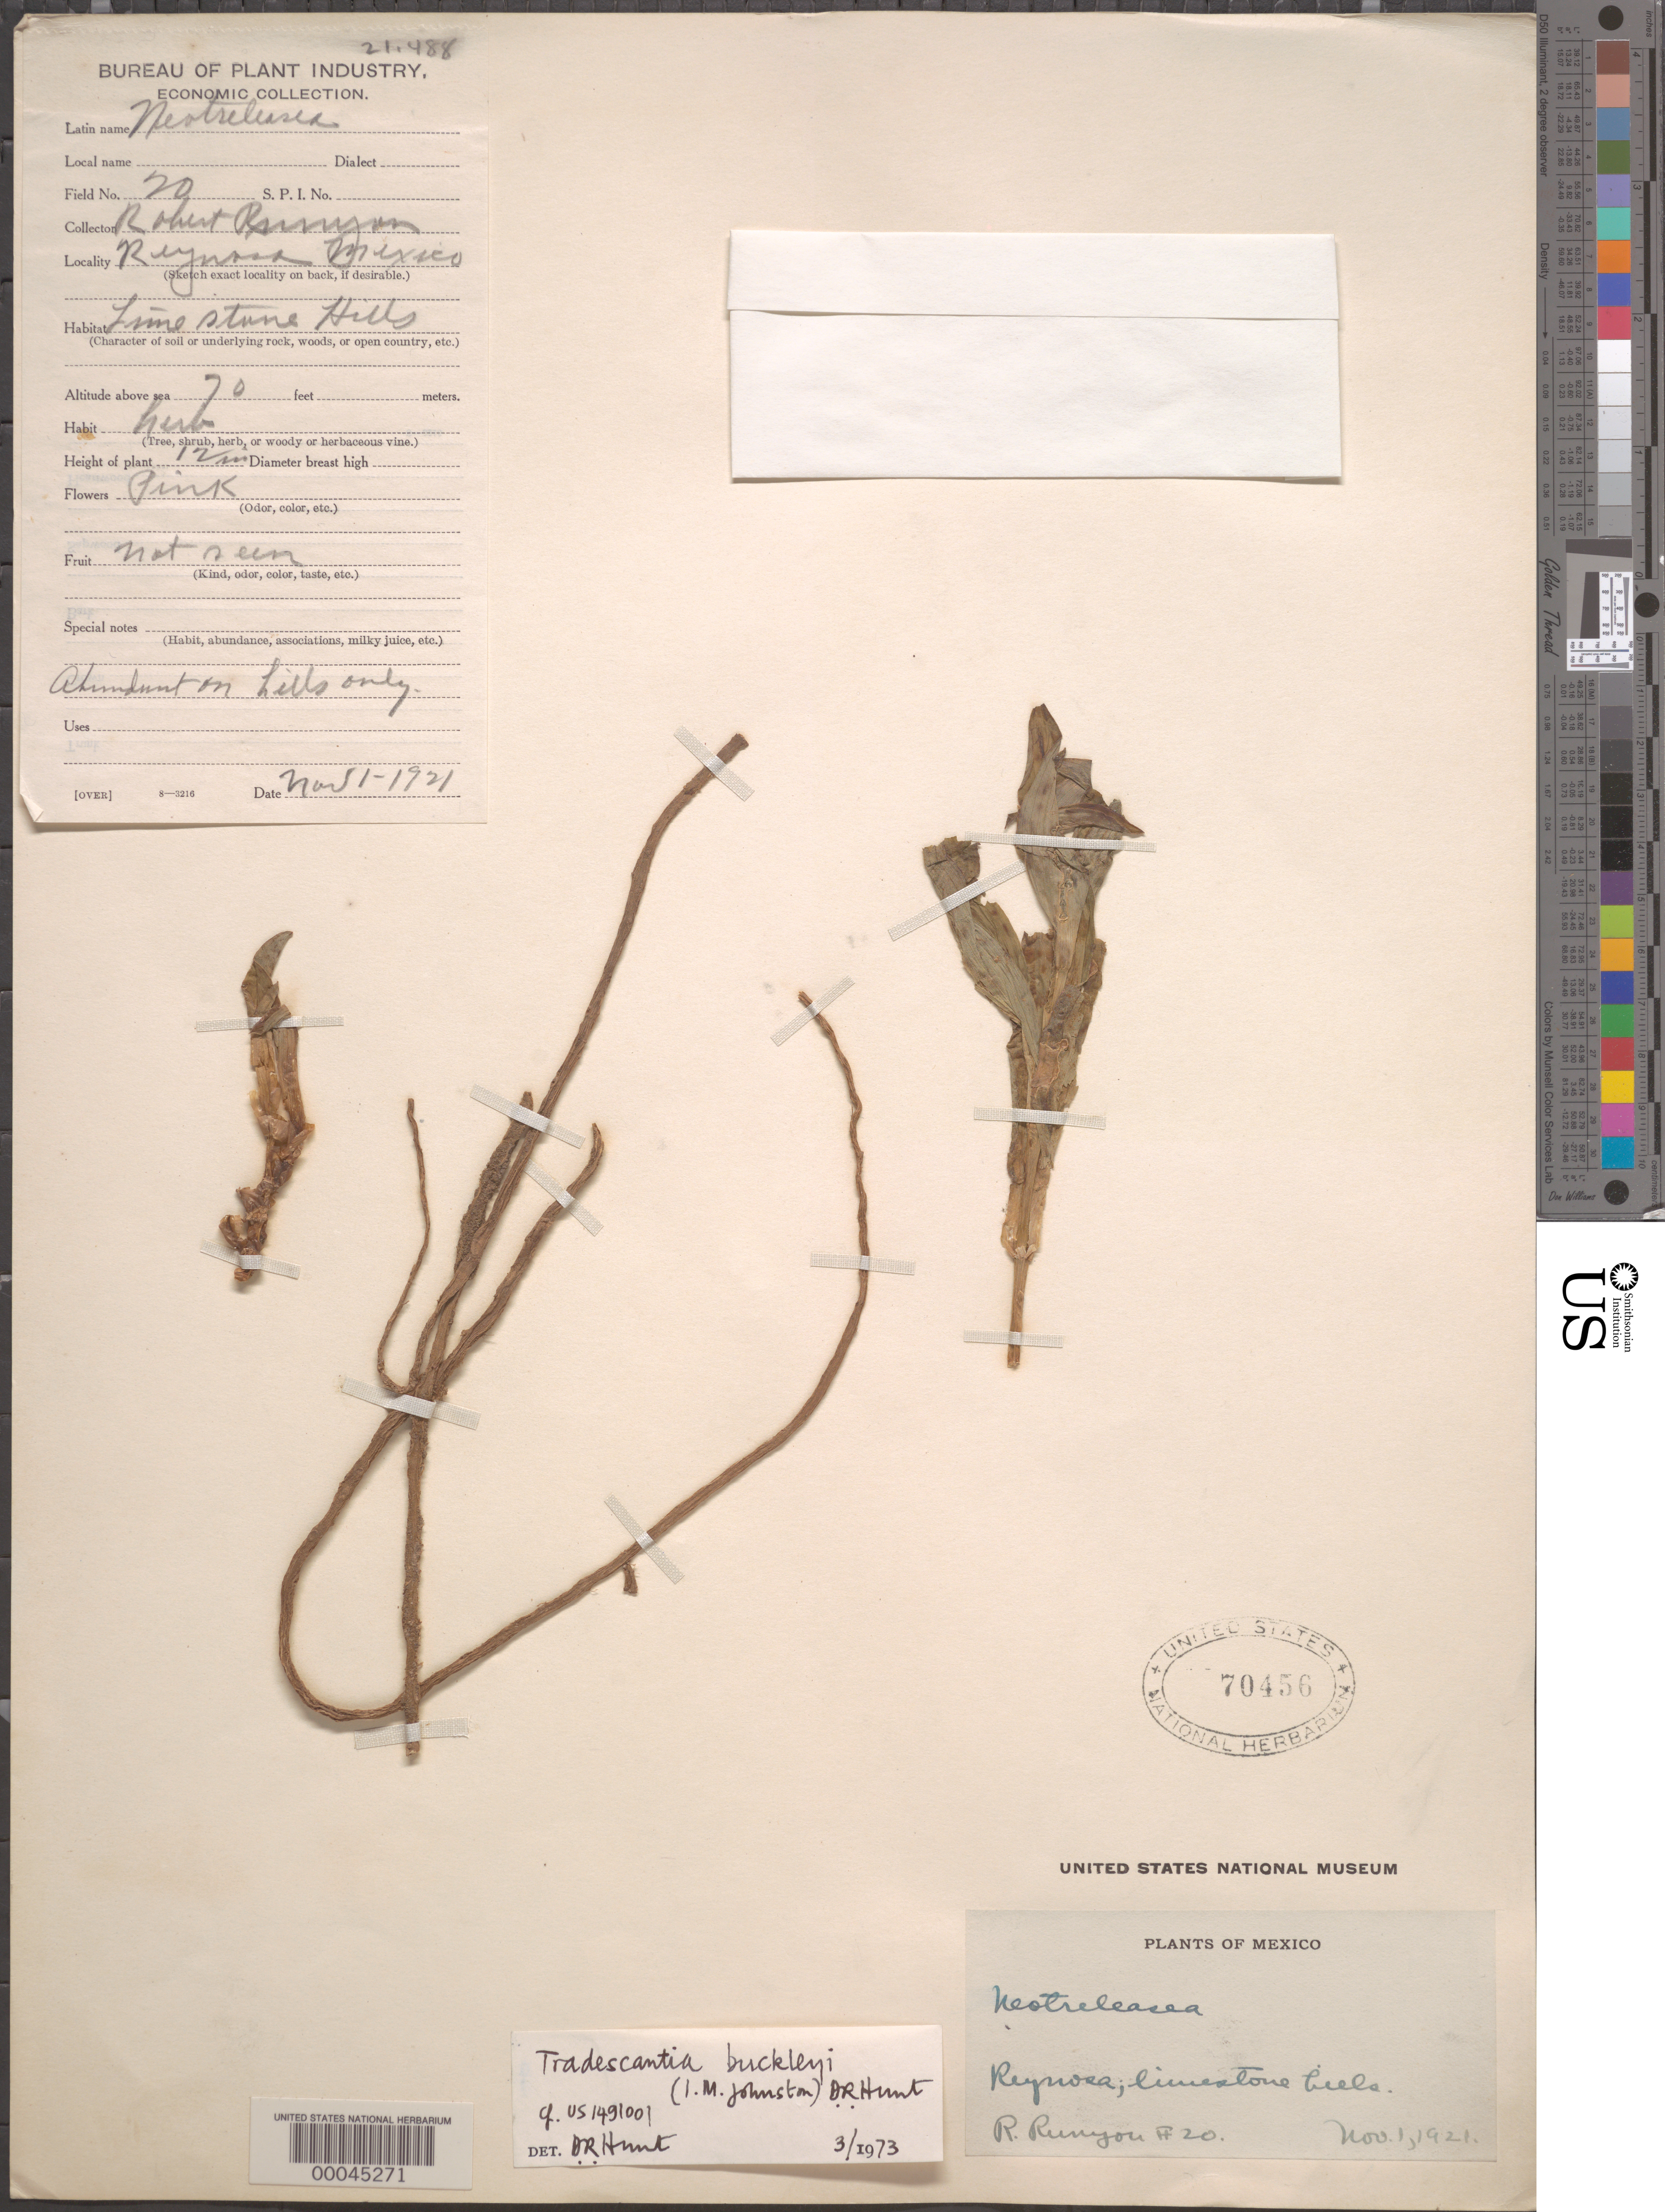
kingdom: Plantae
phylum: Tracheophyta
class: Liliopsida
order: Commelinales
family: Commelinaceae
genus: Tradescantia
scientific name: Tradescantia buckleyi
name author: (I.M. Johnst.) D.R. Hunt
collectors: R. Runyon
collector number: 20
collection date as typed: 01 Nov 1921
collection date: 1921-11-01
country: Mexico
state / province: Tamaulipas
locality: Reynosa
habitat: Limestone hills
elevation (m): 21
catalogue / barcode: US 70456